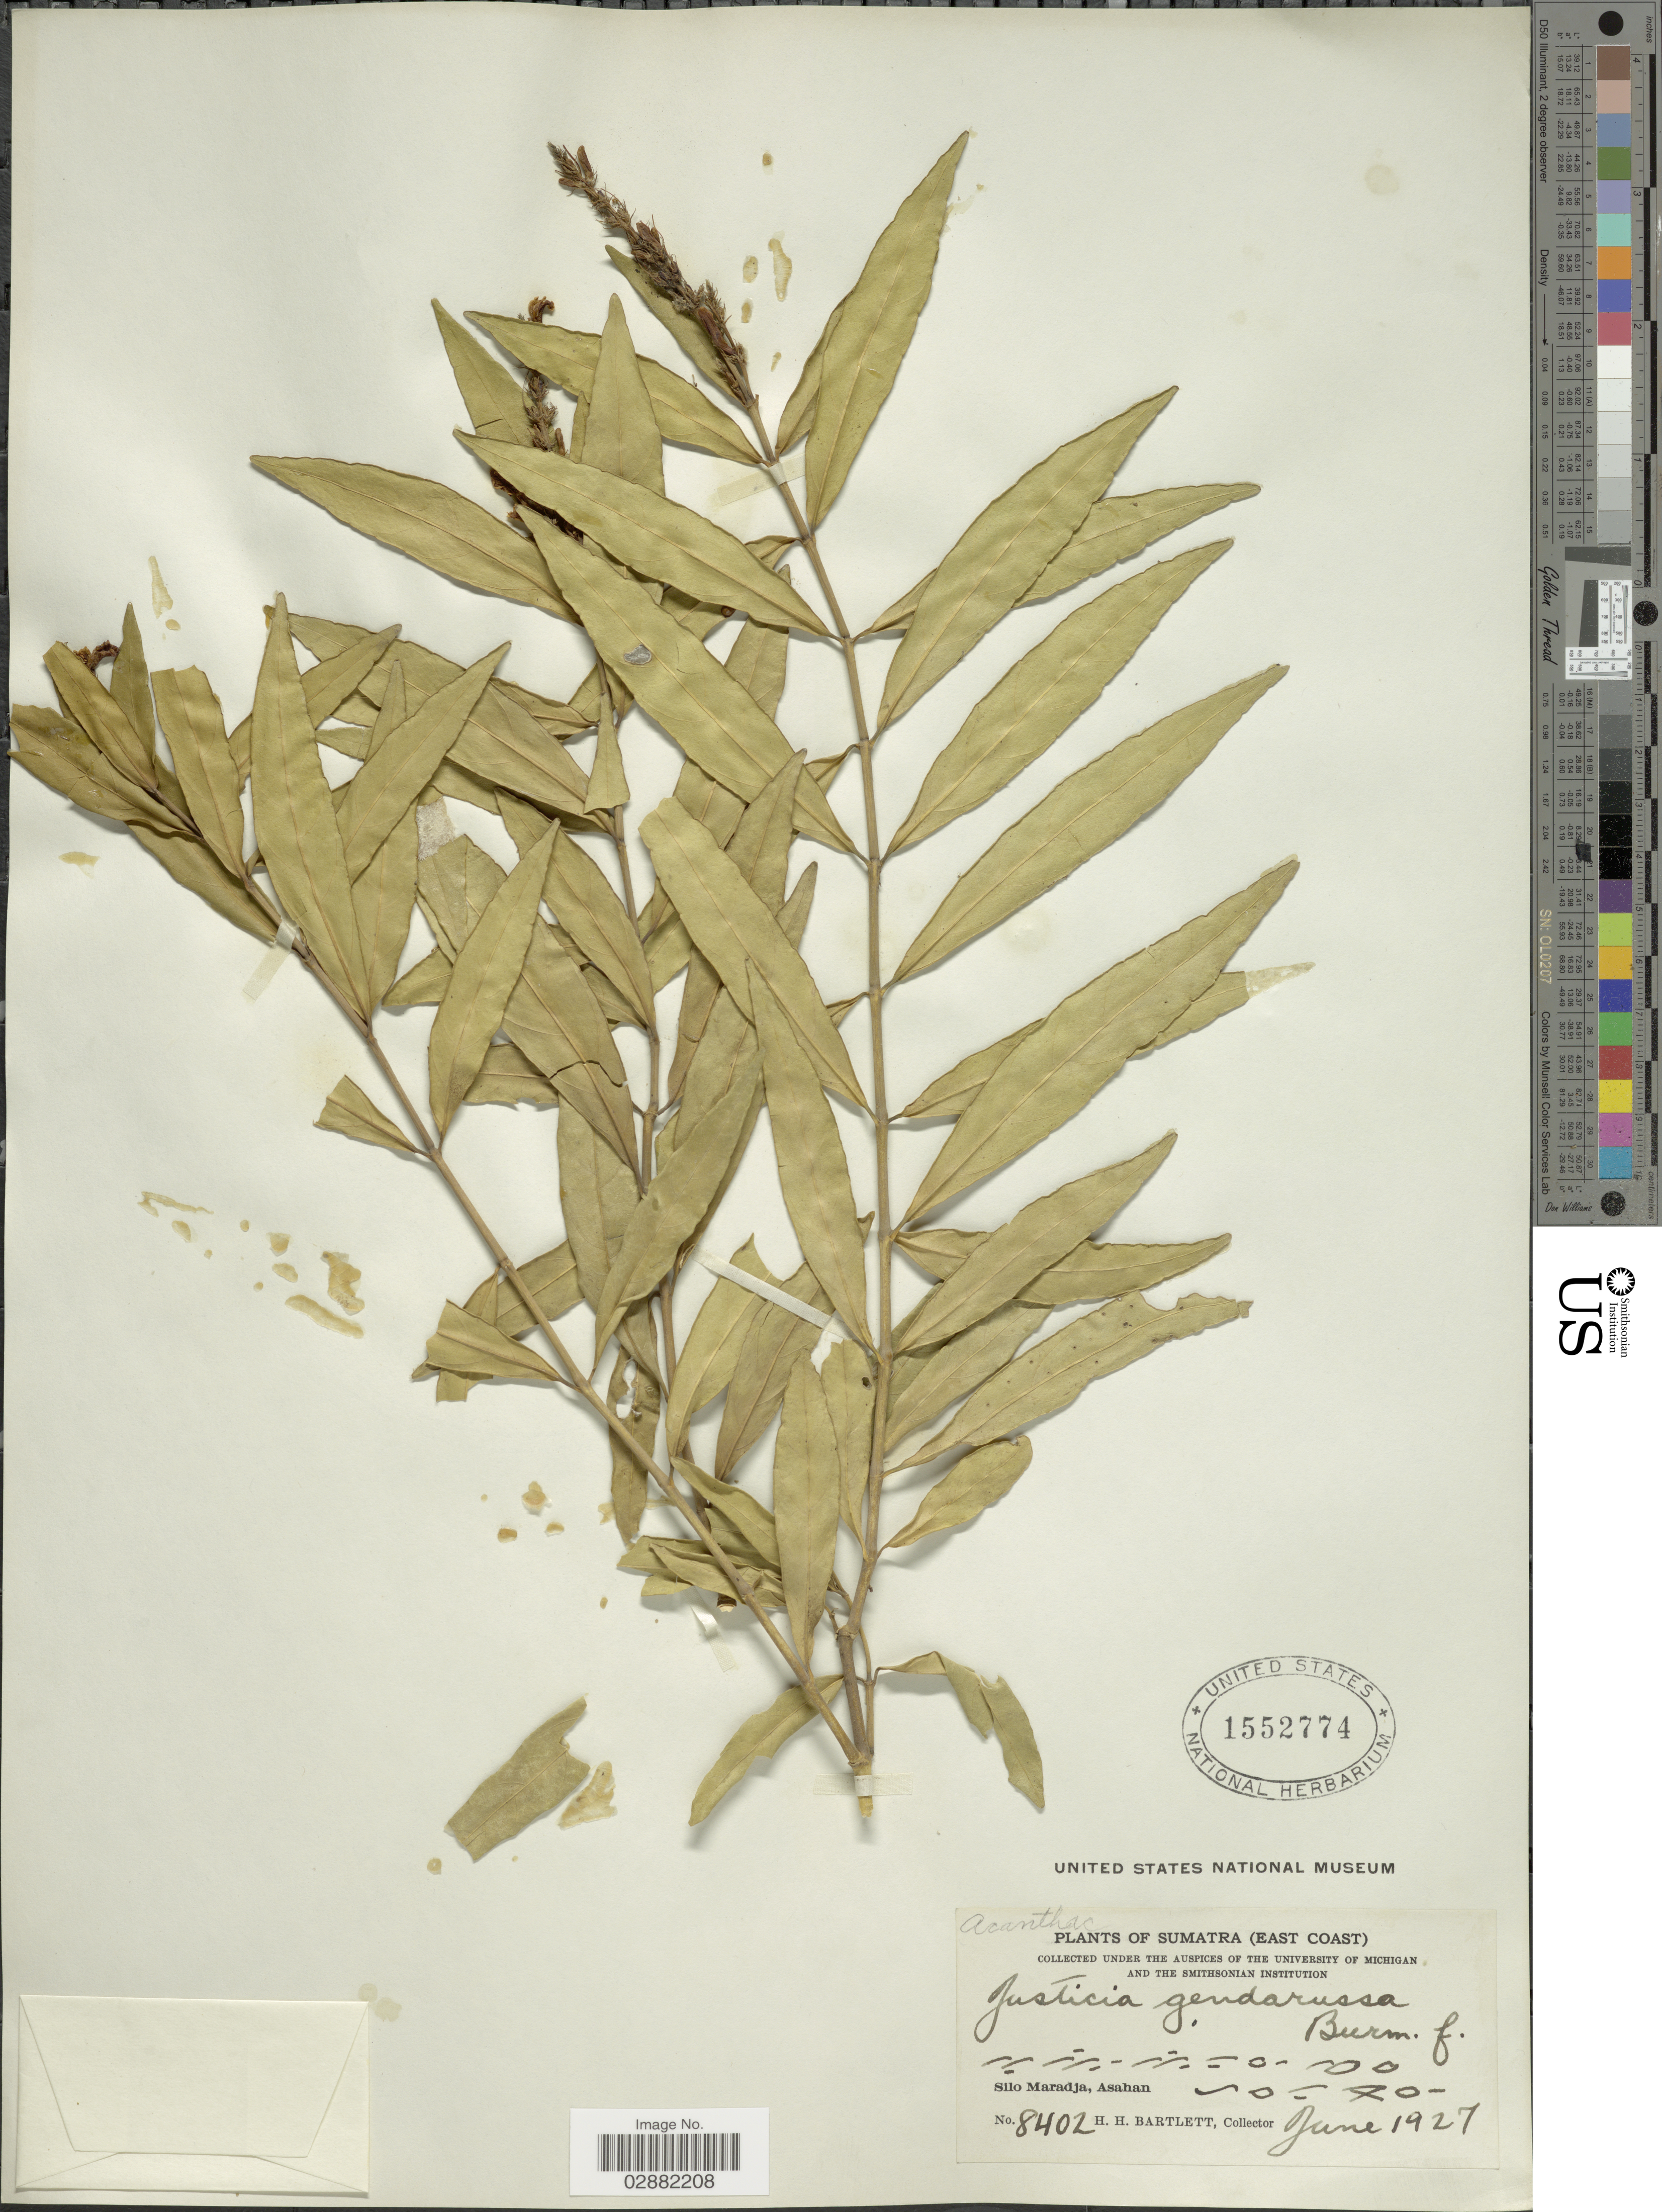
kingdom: Plantae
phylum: Tracheophyta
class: Magnoliopsida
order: Lamiales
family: Acanthaceae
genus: Justicia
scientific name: Justicia gendarussa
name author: Burm. f.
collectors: H. H. Bartlett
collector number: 8402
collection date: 1927-06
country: Indonesia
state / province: Sumatra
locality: Sumatra, East Coast. Silo Maradja, Asahan.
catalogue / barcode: US 1552774